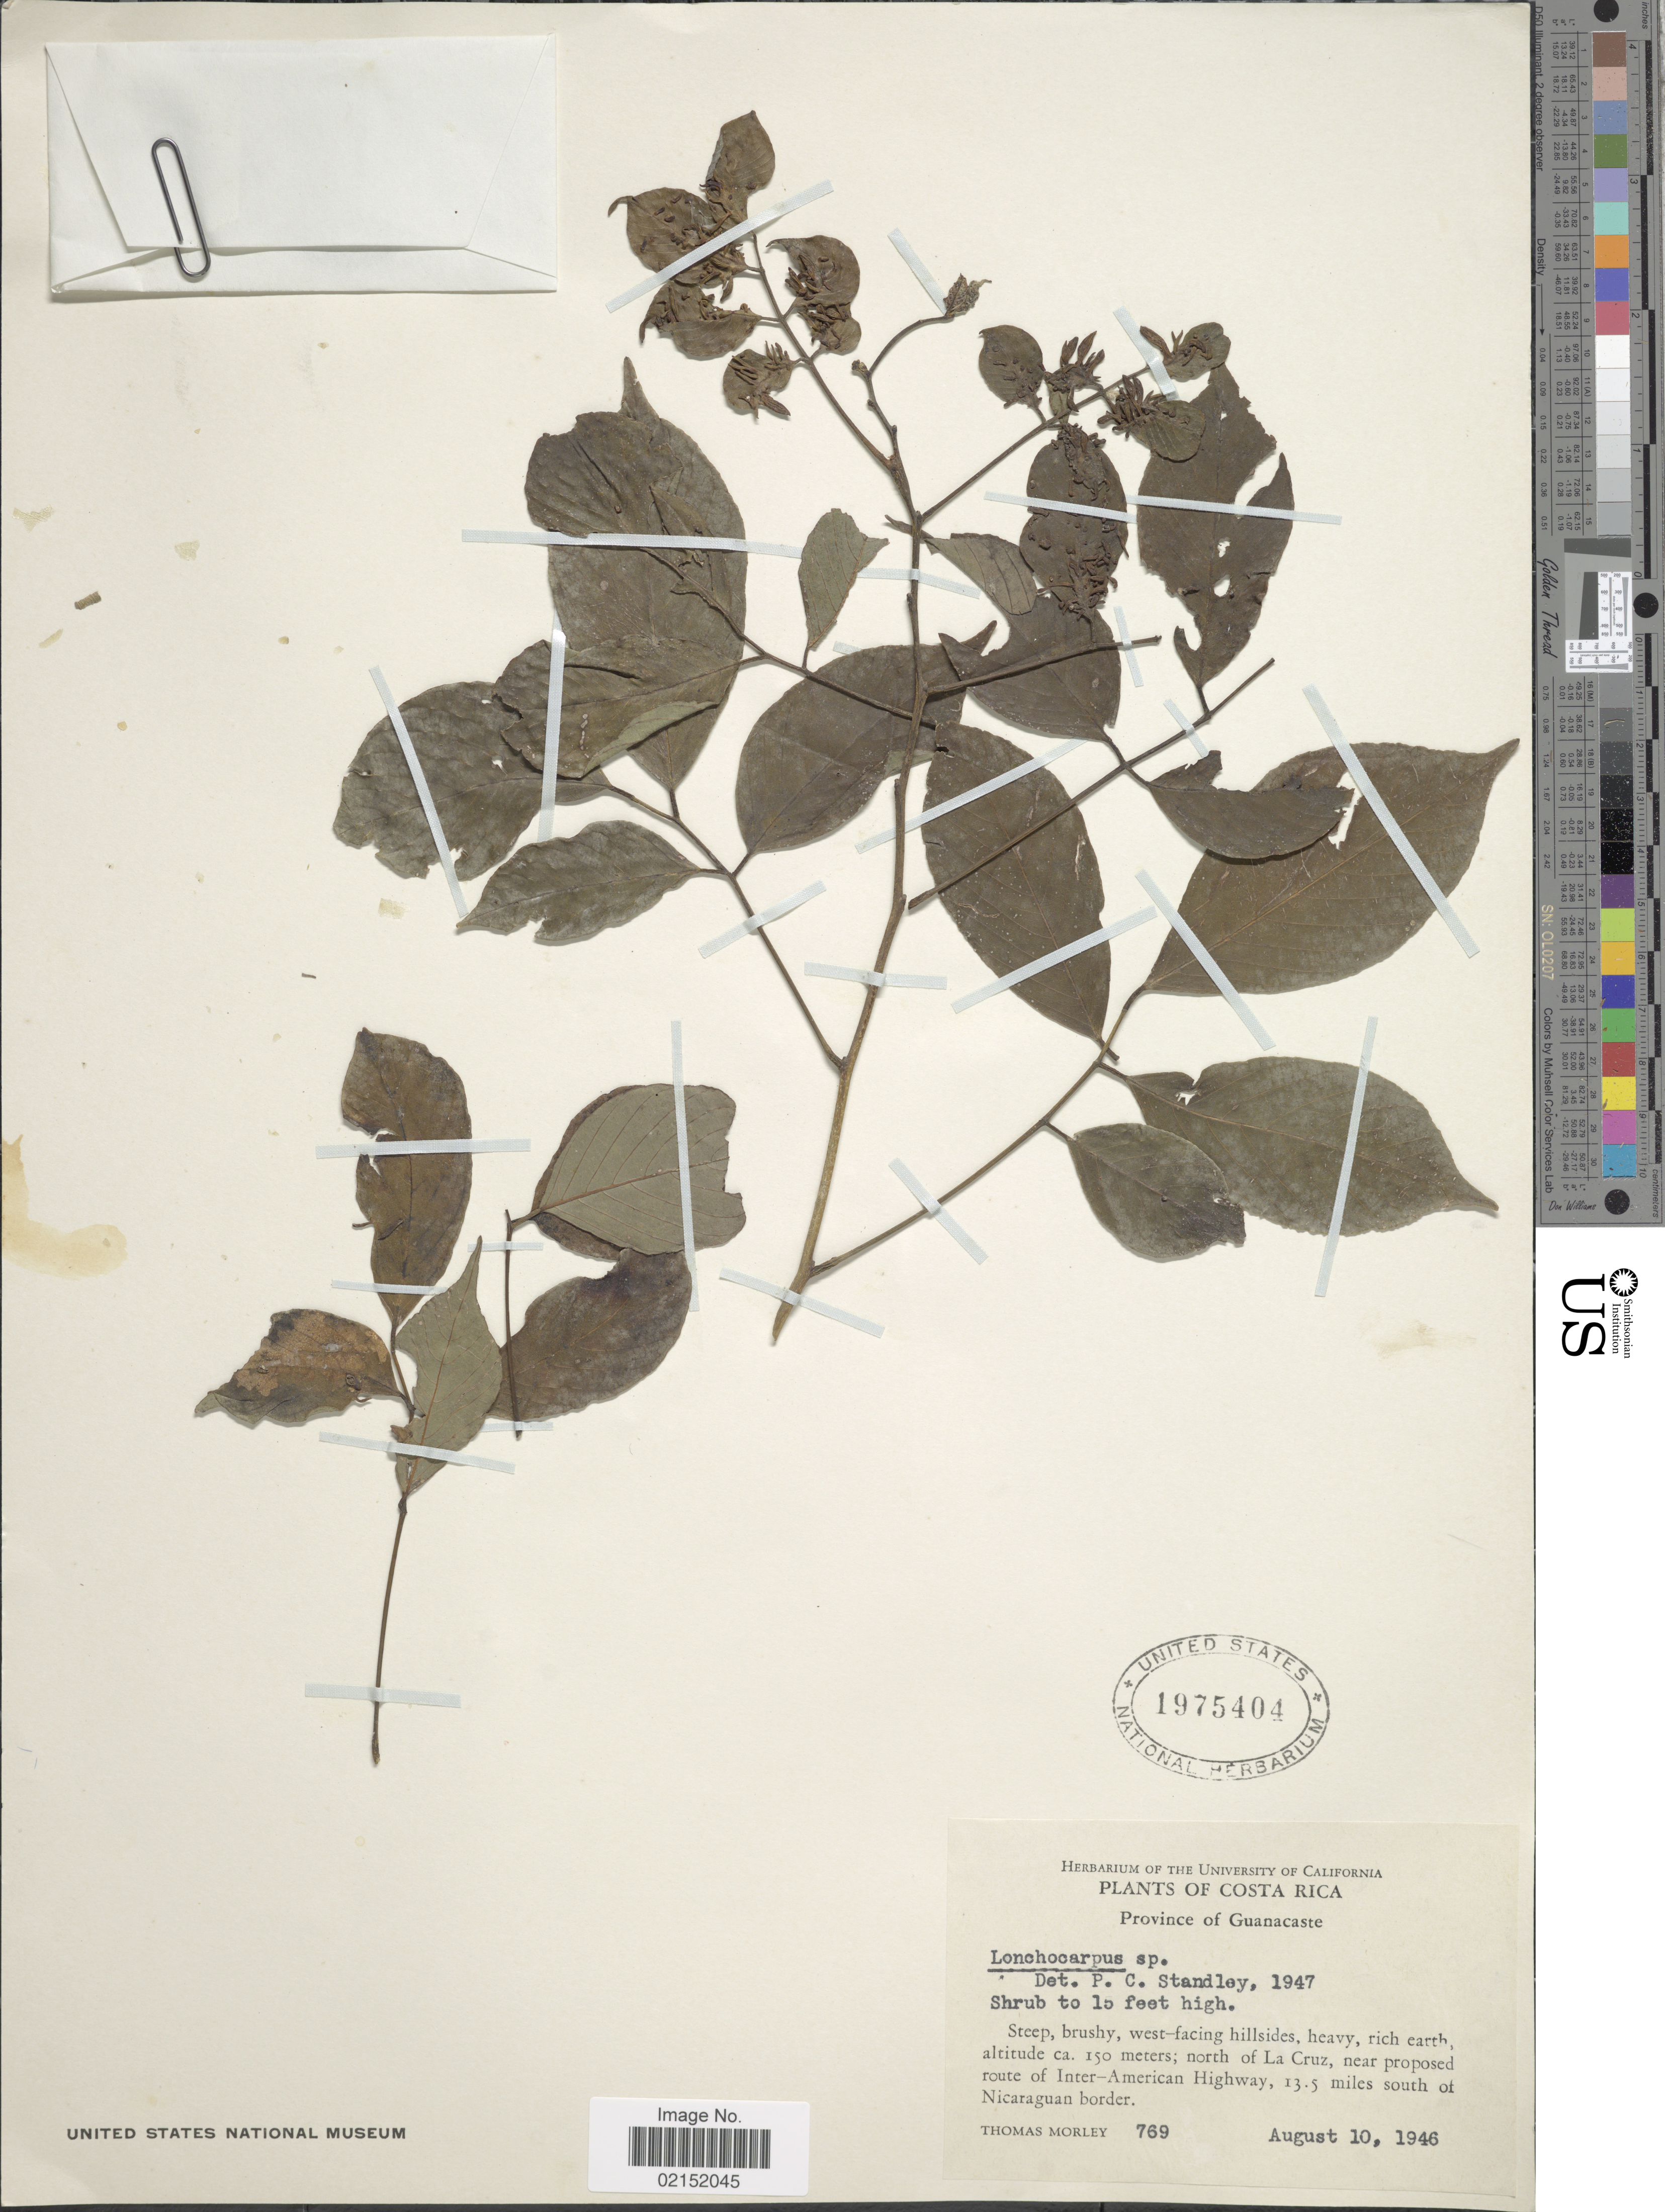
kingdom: Plantae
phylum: Tracheophyta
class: Magnoliopsida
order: Fabales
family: Fabaceae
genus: Lonchocarpus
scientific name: Lonchocarpus sp.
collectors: T. Morley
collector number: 769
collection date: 1946-08-10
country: Costa Rica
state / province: Guanacaste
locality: North of La Cruz, near proposed route of Inter-American Highway, 13.5 miles south of Nicaraguan border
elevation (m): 150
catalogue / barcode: US 1975404